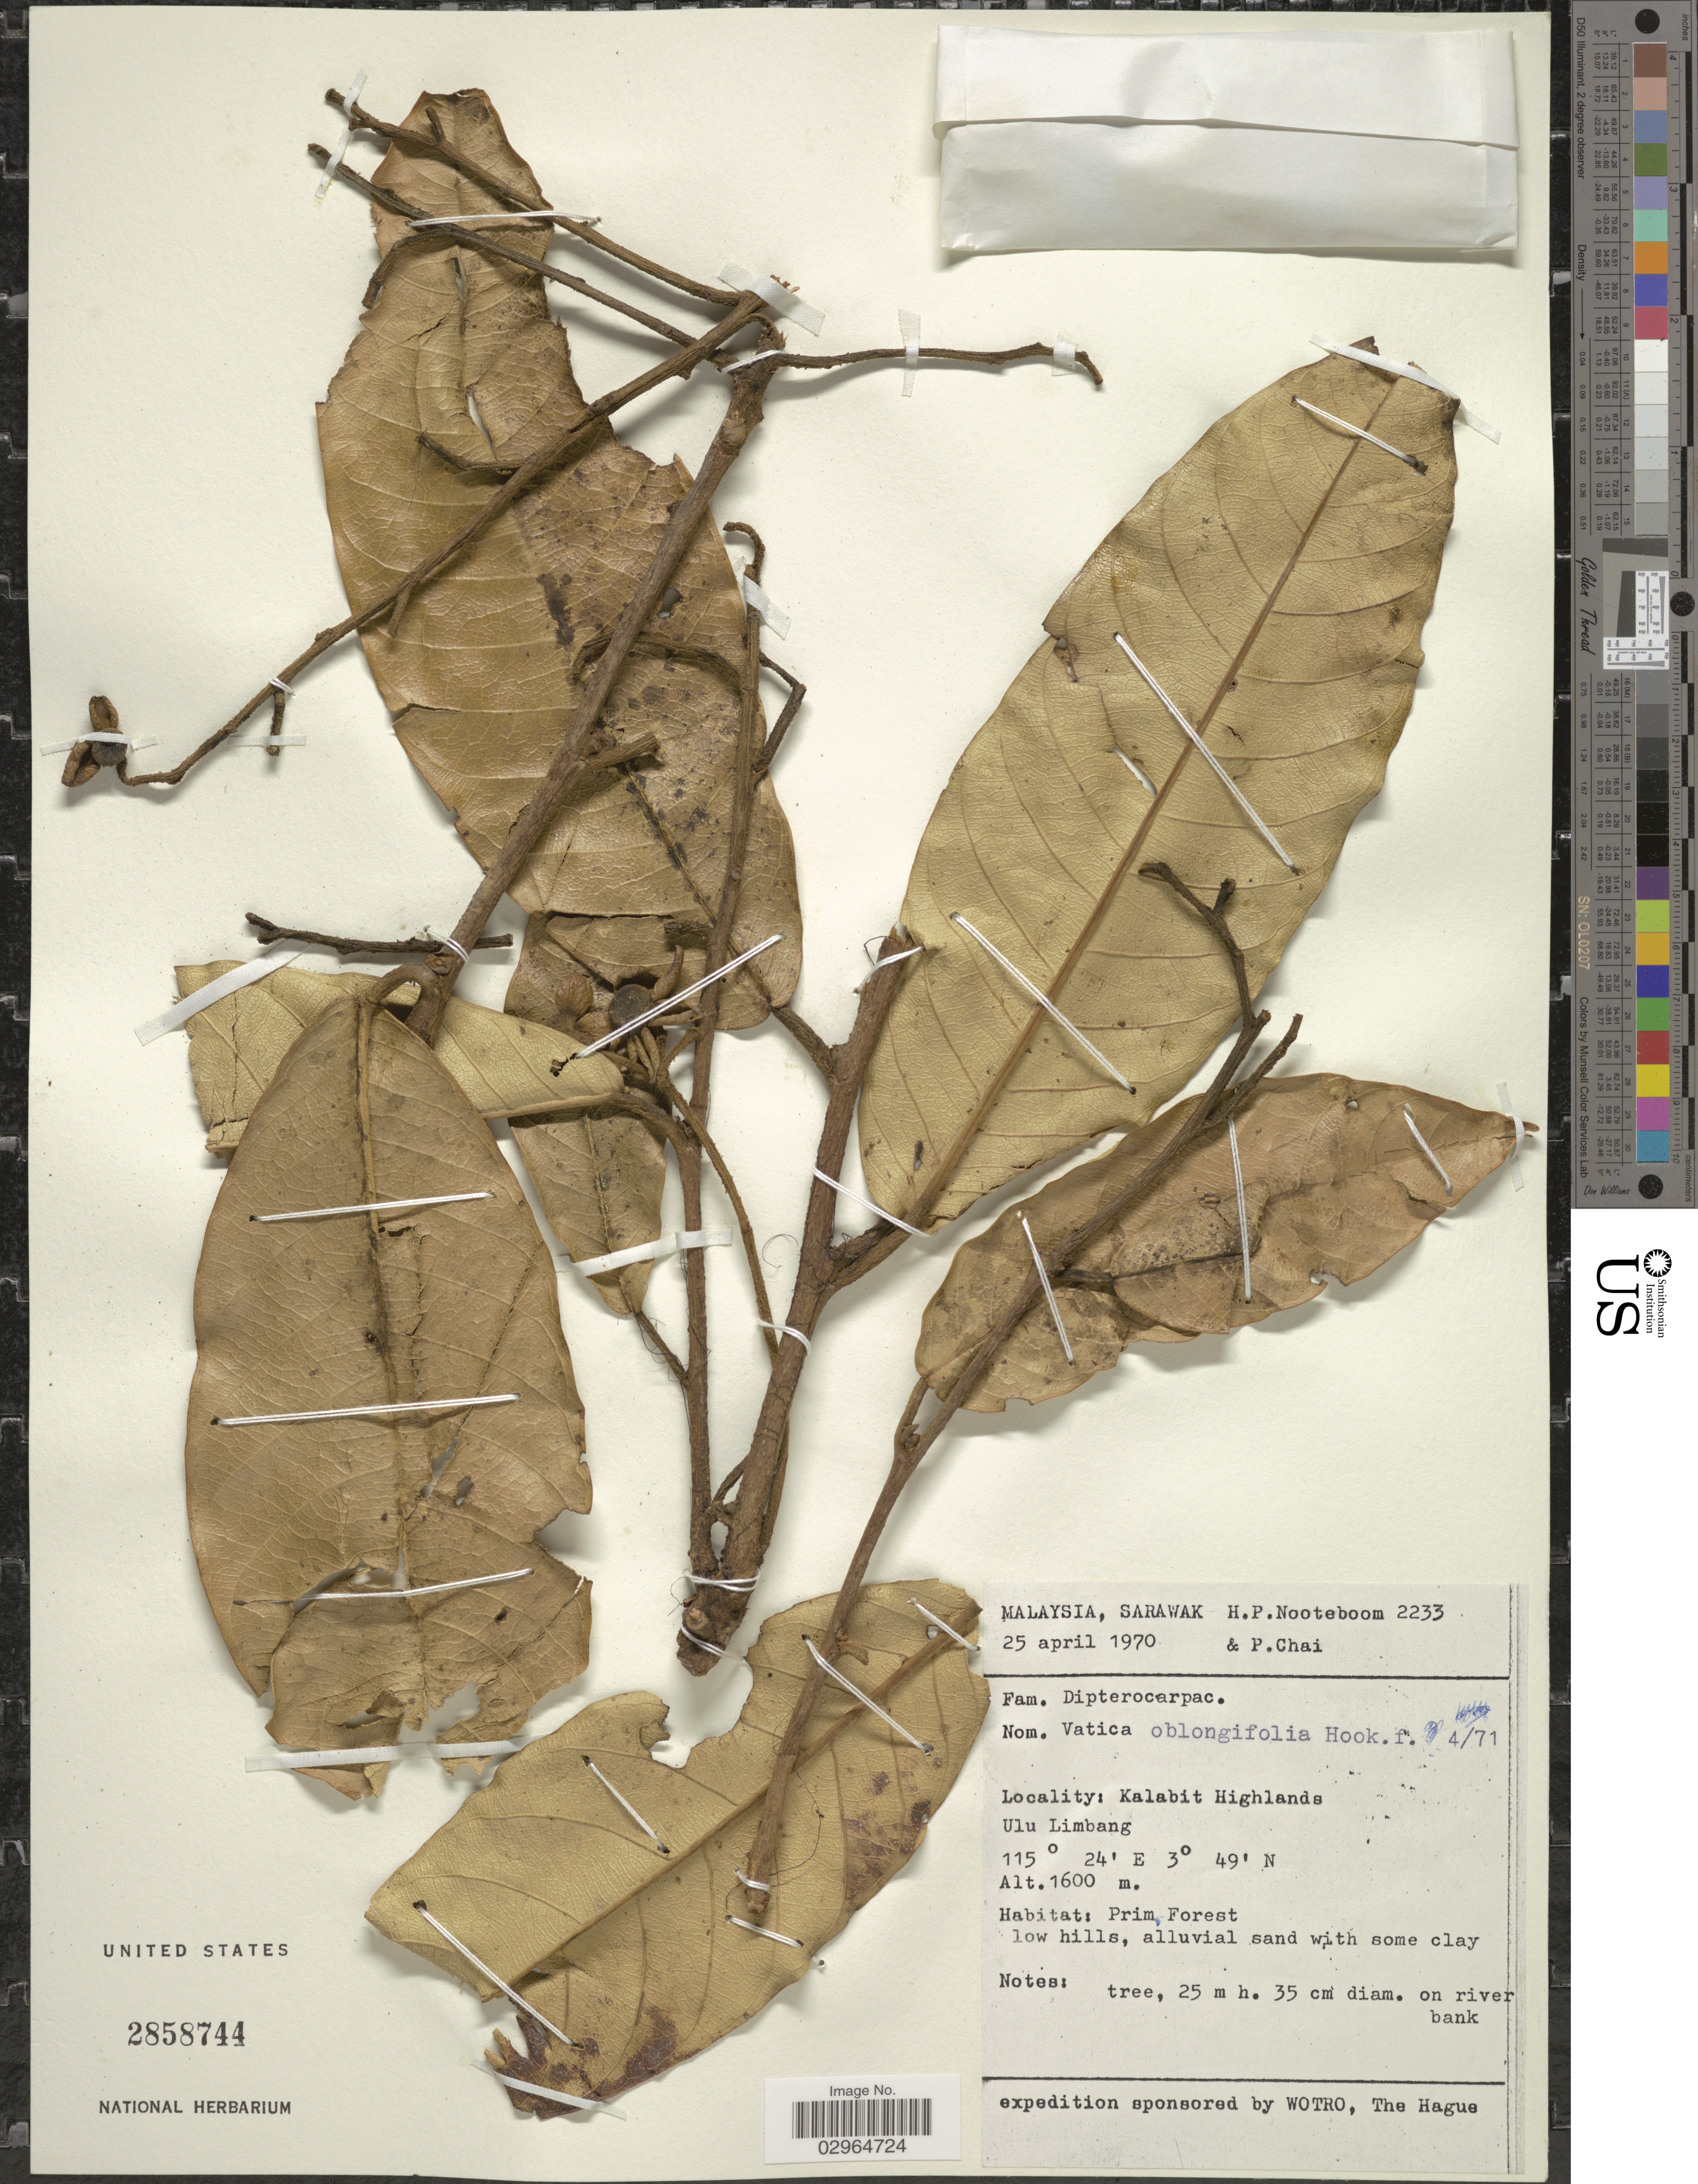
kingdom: Plantae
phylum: Tracheophyta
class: Magnoliopsida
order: Malvales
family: Dipterocarpaceae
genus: Vatica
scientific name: Vatica oblongifolia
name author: Hook. f.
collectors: H. P. Nooteboom & P. Chai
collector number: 2233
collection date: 1970-04-25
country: Malaysia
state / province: Sarawak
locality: Kalabit Highlands. Ulu Limbang.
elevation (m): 1600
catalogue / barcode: US 2858744